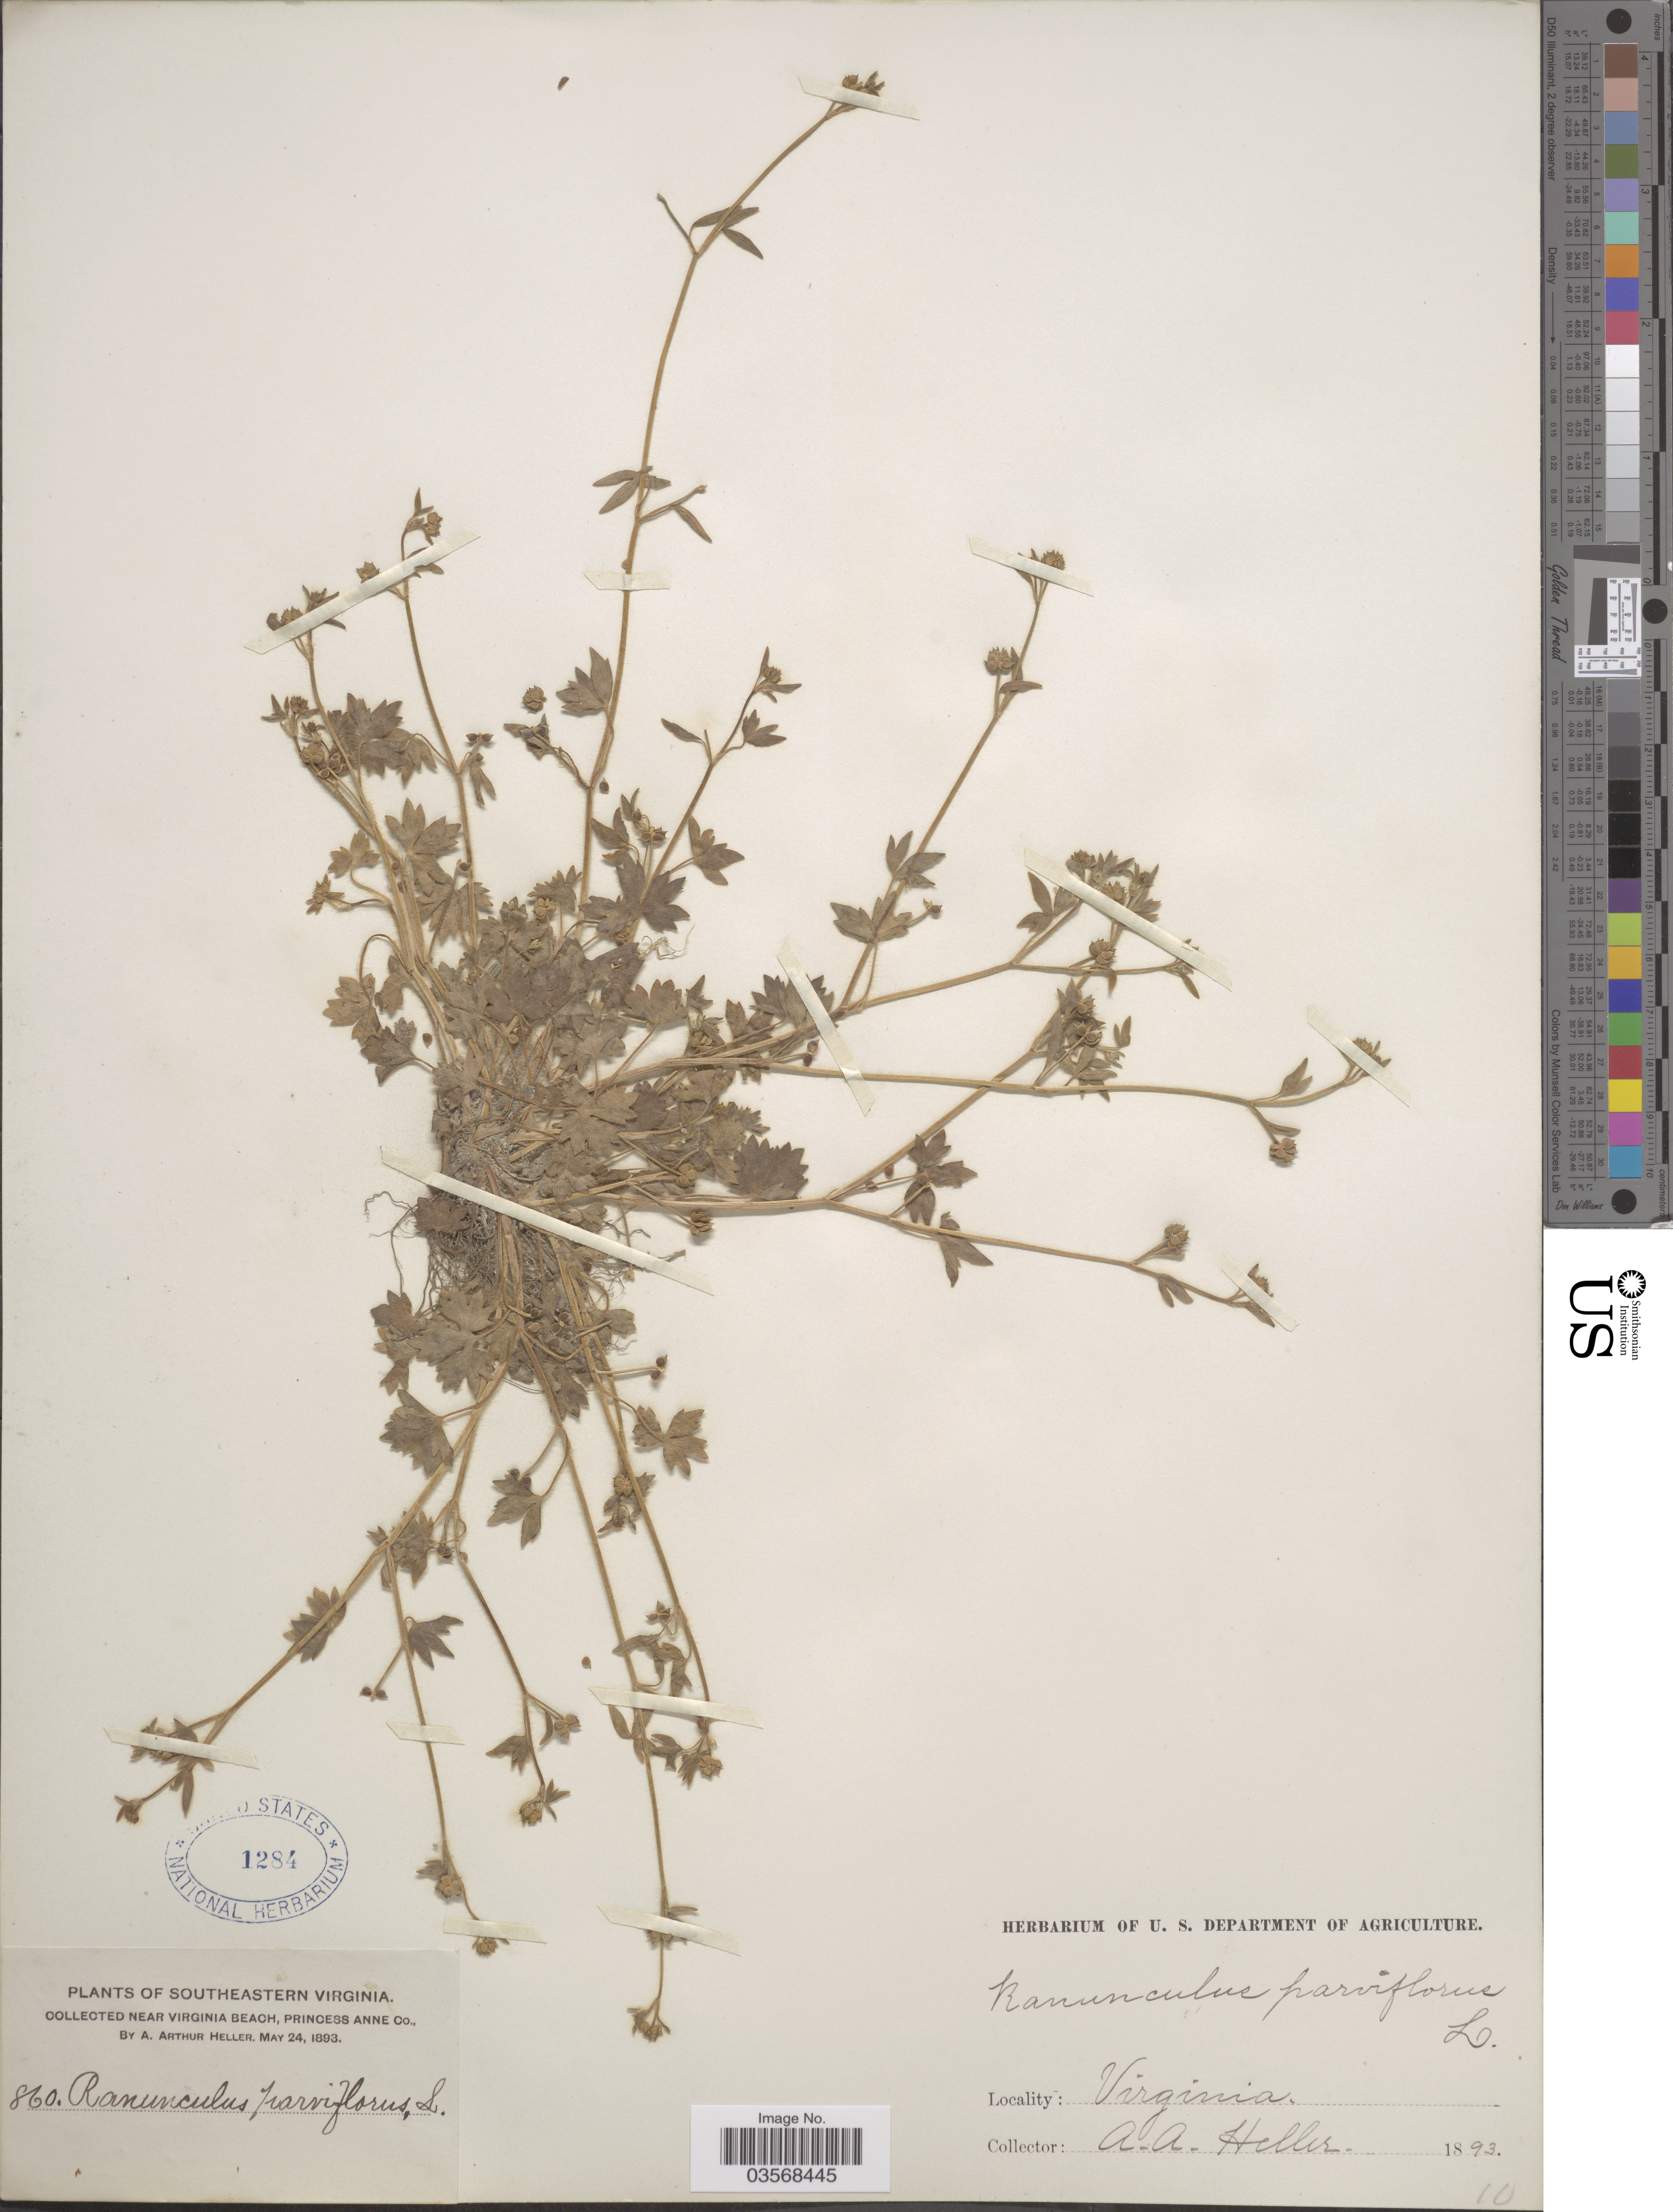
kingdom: Plantae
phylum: Tracheophyta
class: Magnoliopsida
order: Ranunculales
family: Ranunculaceae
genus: Ranunculus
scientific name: Ranunculus parviflorus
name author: L.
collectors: A. A. Heller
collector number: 860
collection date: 1893-05-24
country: United States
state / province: Virginia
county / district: City of Virginia Beach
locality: Southeastern Virginia. Near Virginia Beach, Princess Anne (=historic county name) Co.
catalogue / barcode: US 1284